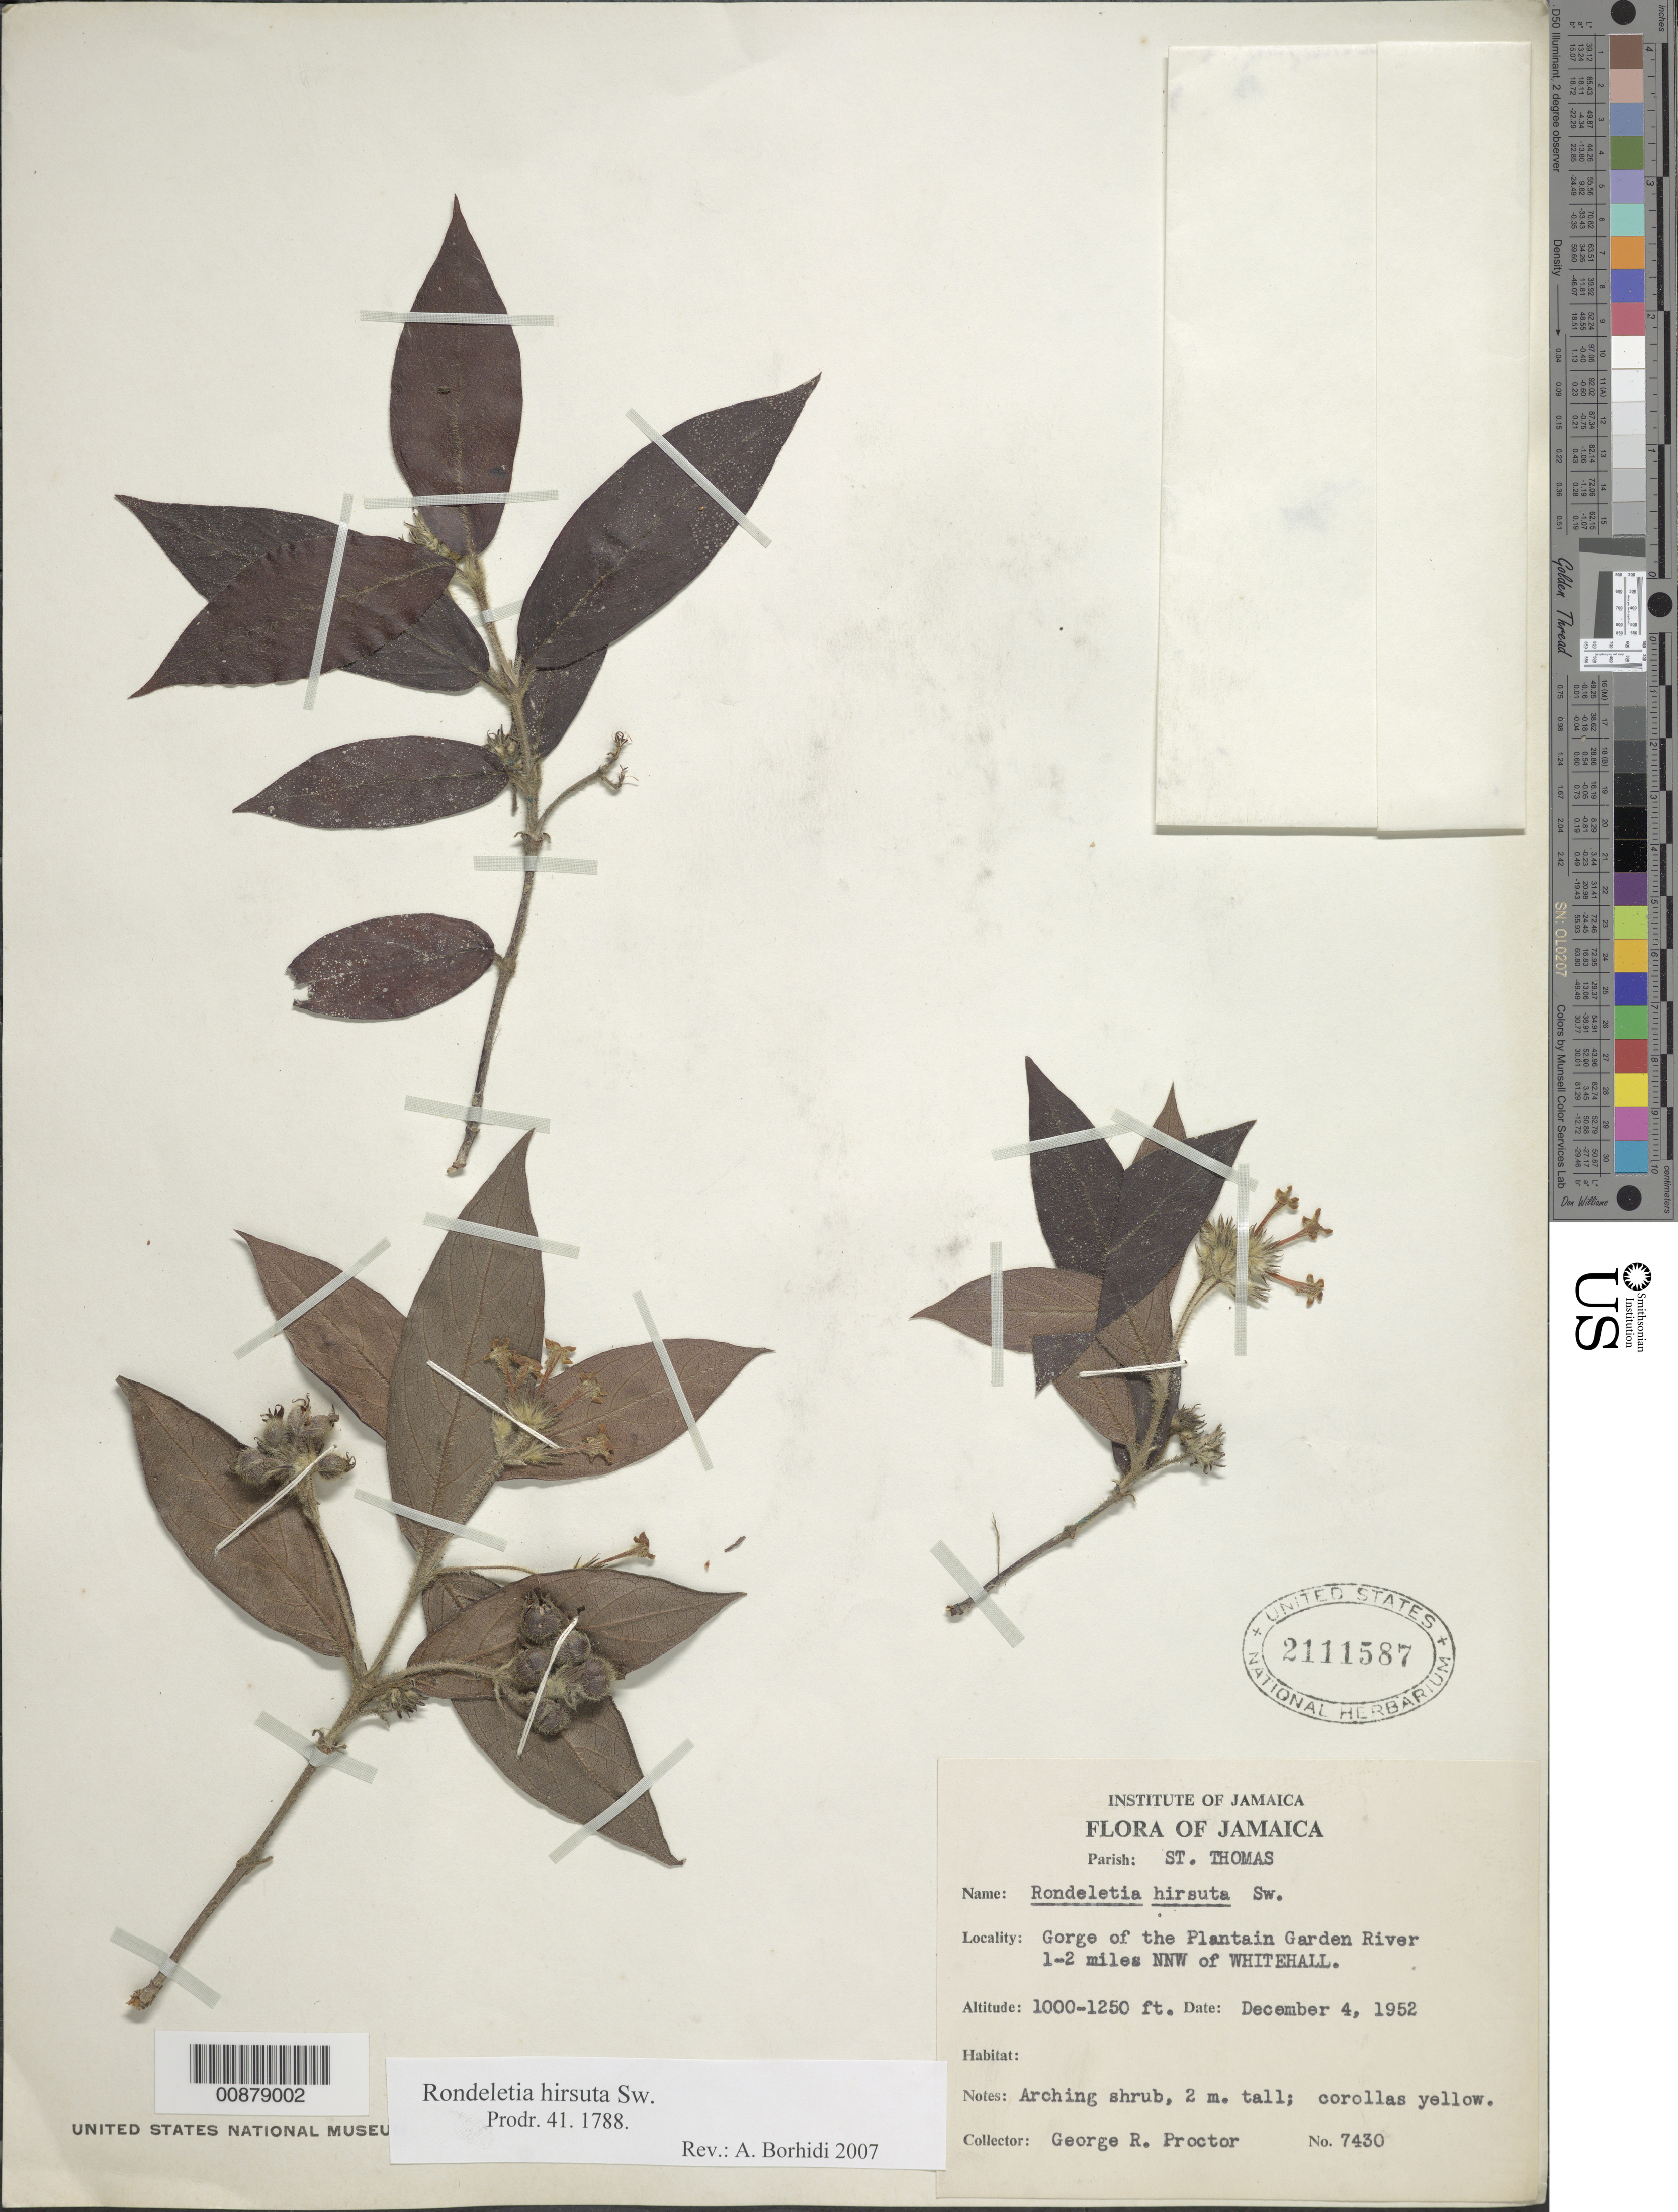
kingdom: Plantae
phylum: Tracheophyta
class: Magnoliopsida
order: Gentianales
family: Rubiaceae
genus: Rondeletia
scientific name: Rondeletia hirsuta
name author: Sw.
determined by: Borhidi, Attila L.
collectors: G. R. Proctor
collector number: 7430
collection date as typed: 04 Dec 1952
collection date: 1952-12-04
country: Jamaica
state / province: Saint Thomas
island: Jamaica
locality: Gorge of the Planatin Garden River, 1-2 mi. NNW of Whitehall.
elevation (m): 305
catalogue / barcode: US 2111587